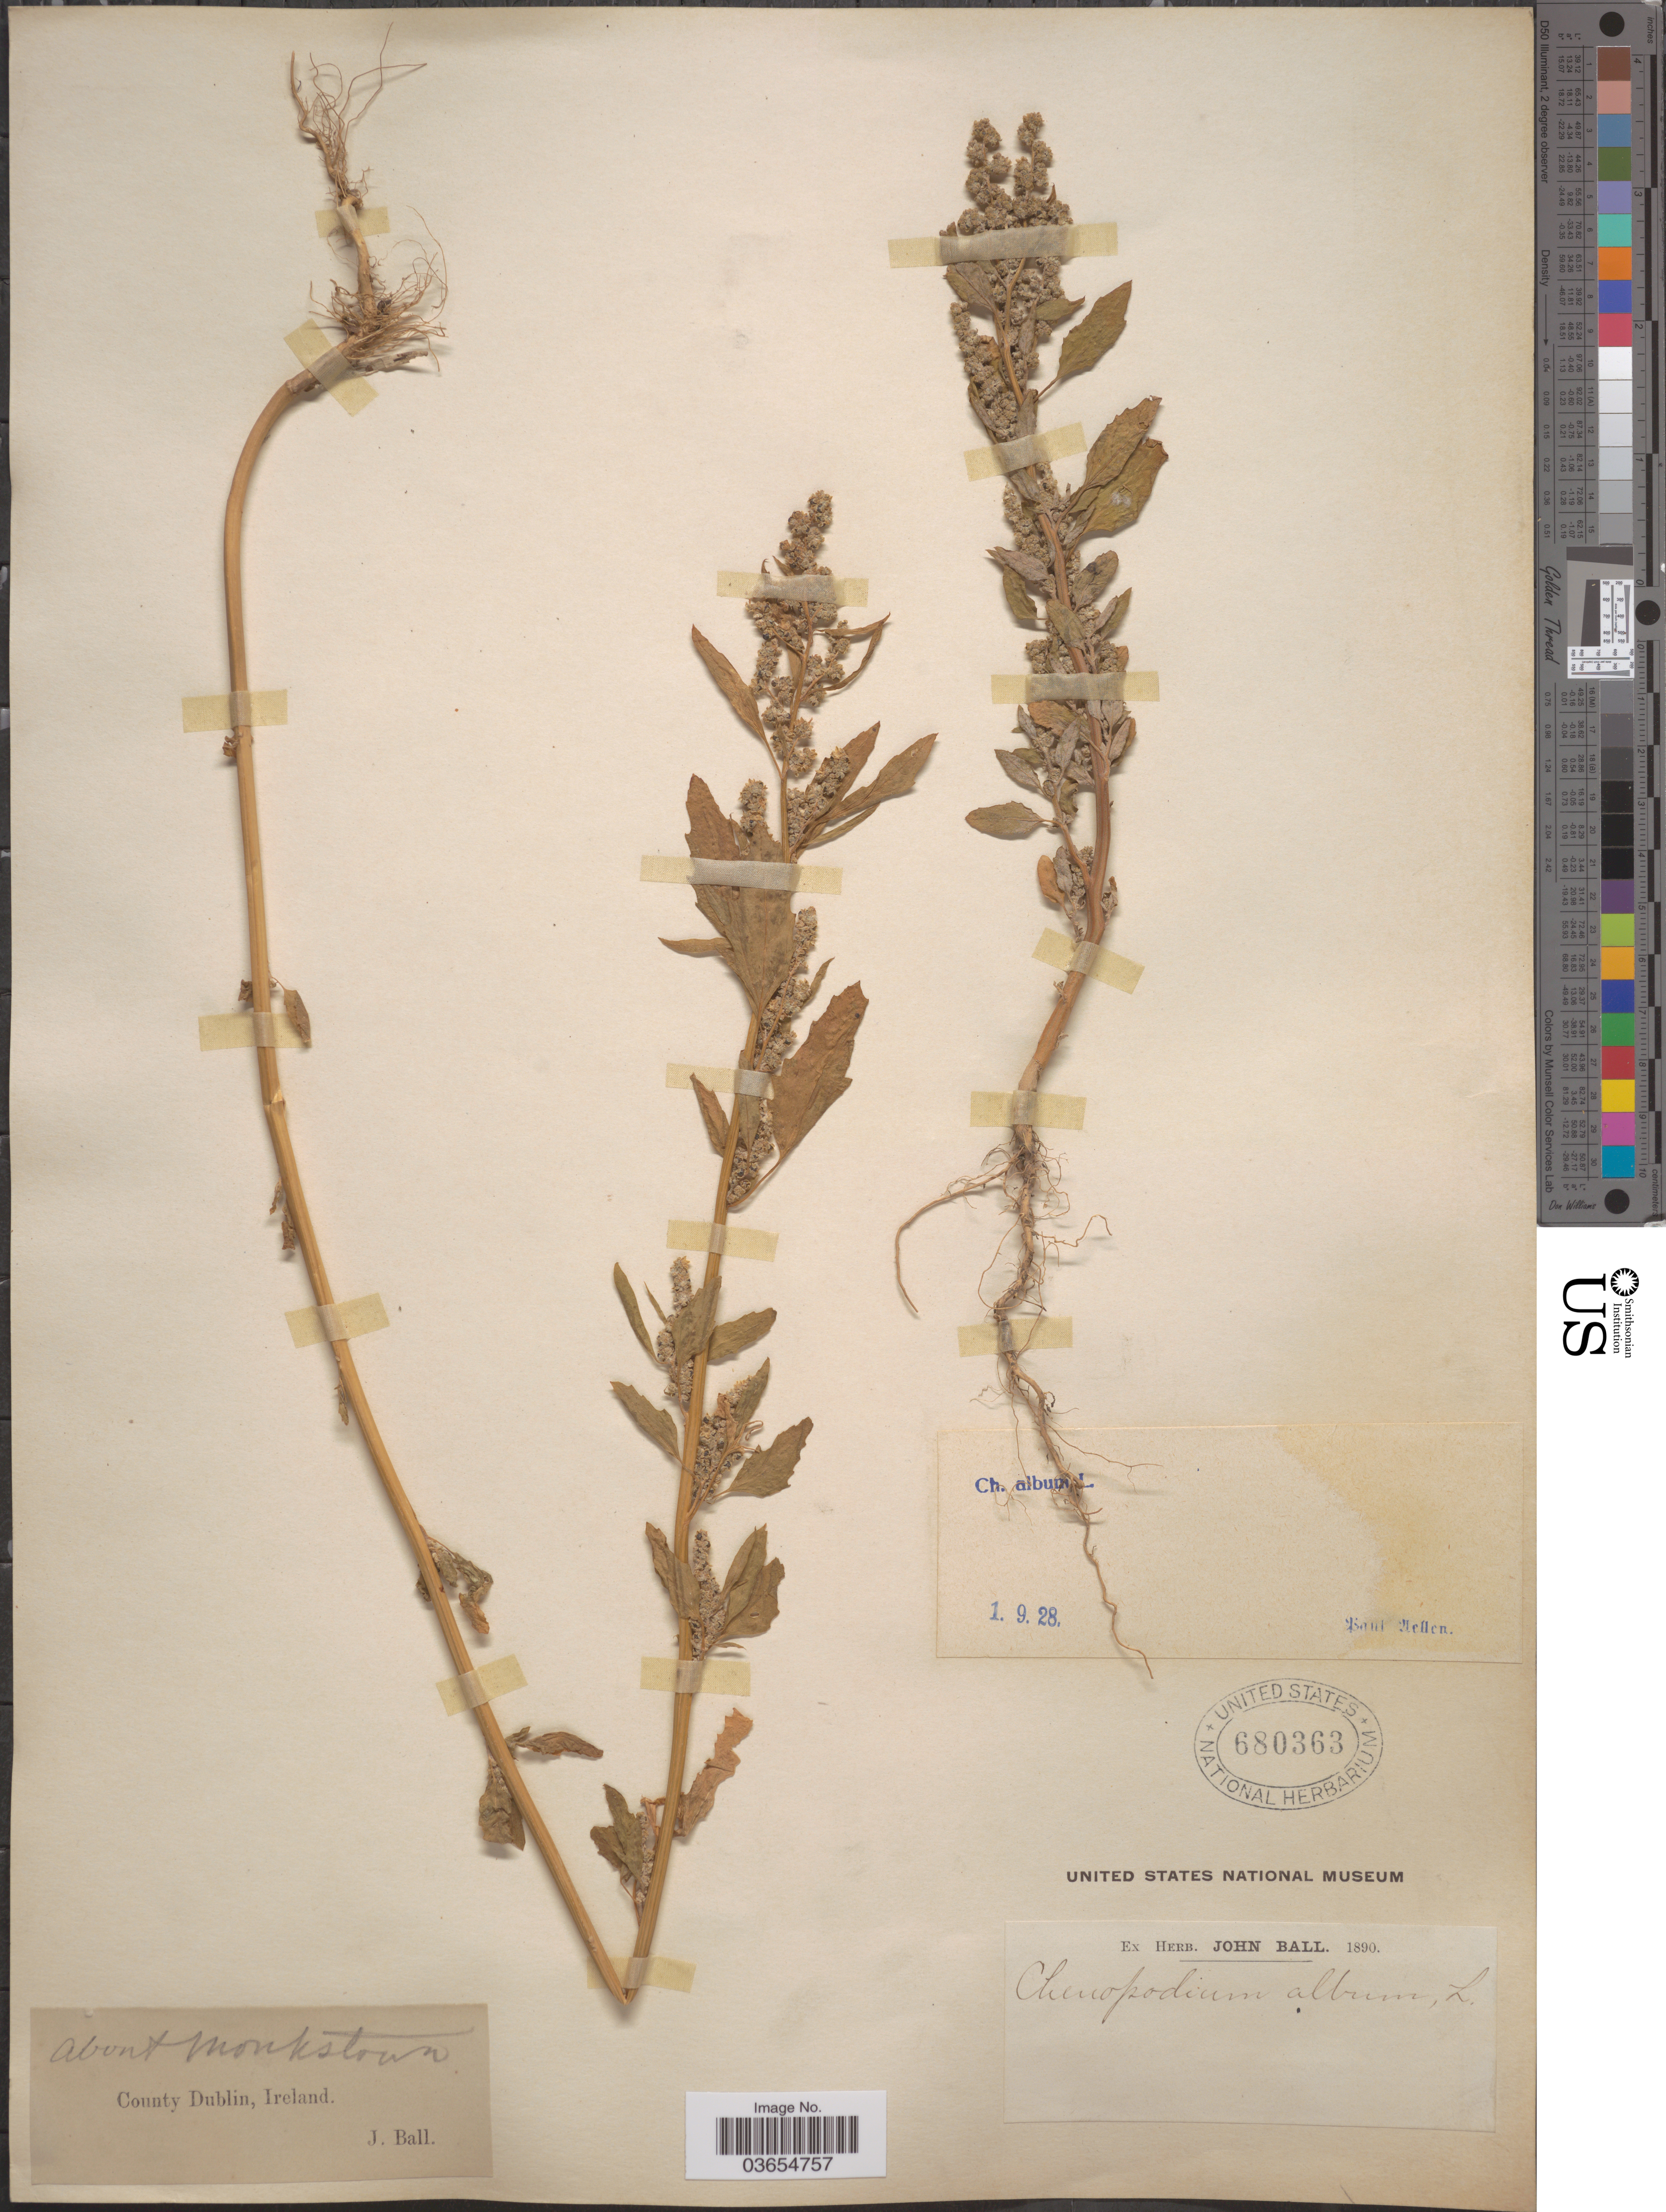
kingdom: Plantae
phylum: Tracheophyta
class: Magnoliopsida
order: Caryophyllales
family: Amaranthaceae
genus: Chenopodium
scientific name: Chenopodium album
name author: L.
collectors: J. Ball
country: Ireland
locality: About Monkstown. County Dublin.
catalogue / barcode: US 680363